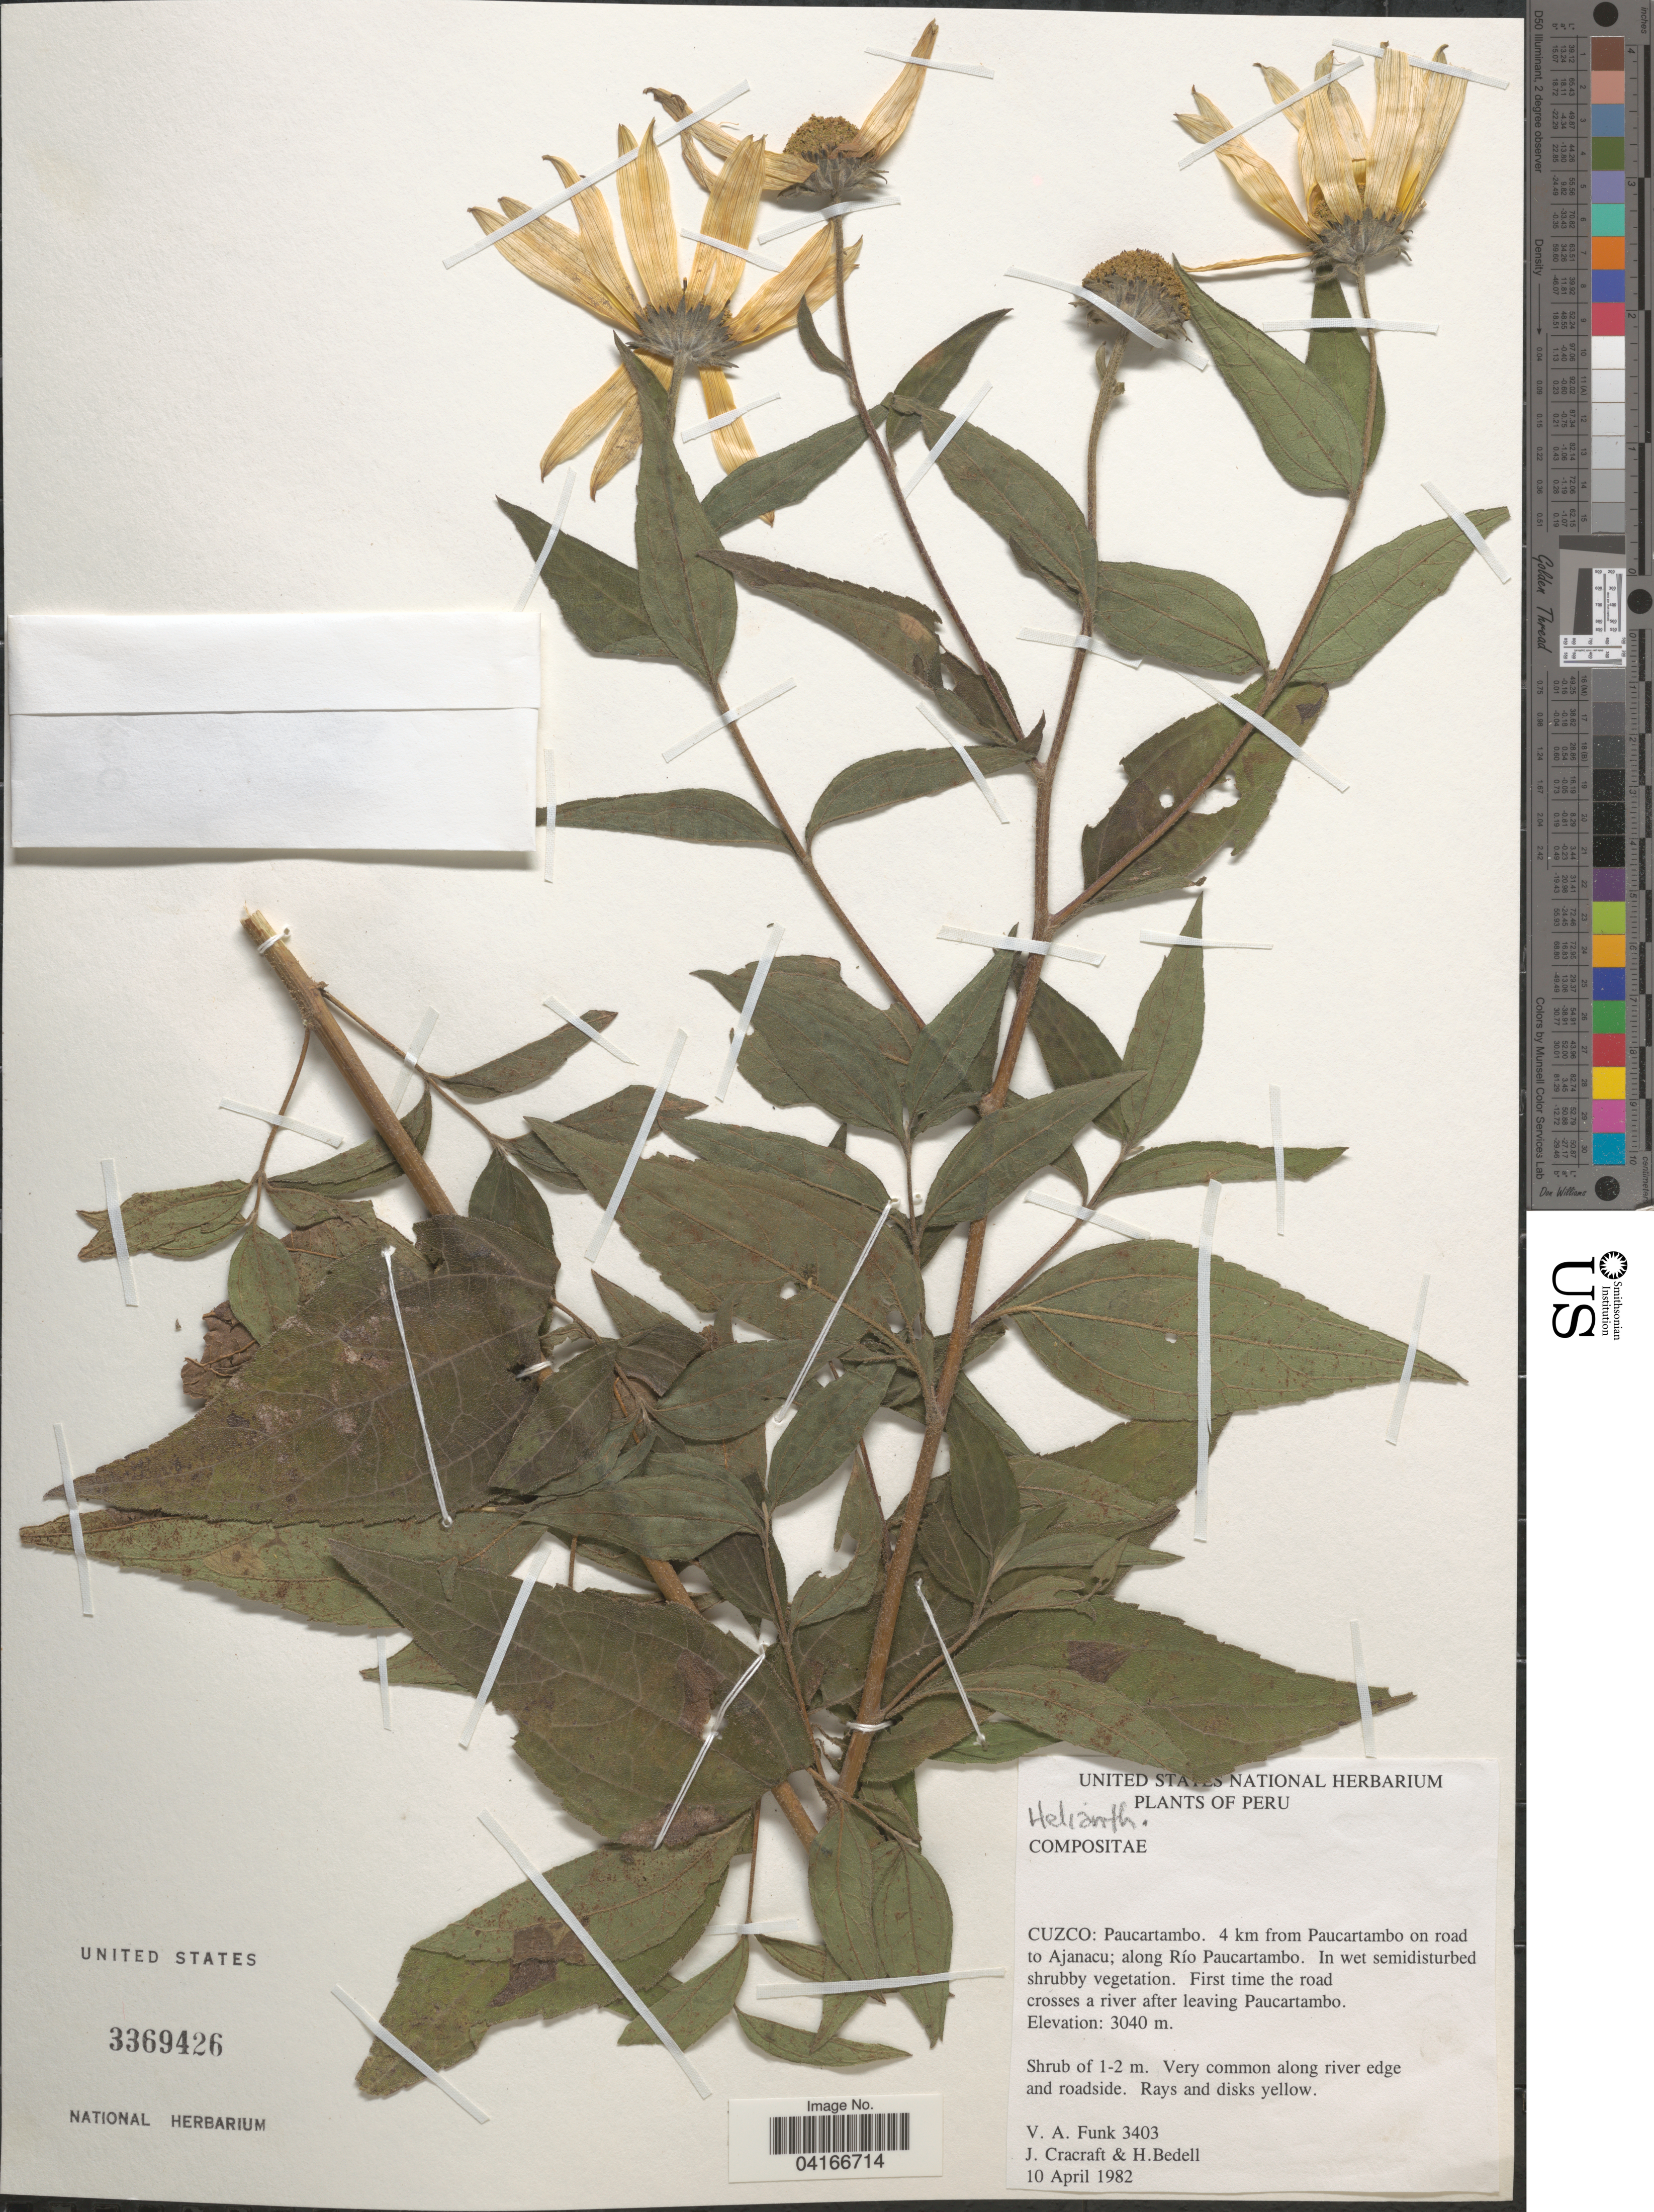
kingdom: Plantae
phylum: Tracheophyta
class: Magnoliopsida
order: Asterales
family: Asteraceae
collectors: V. Funk, J. L. Cracraft & H. Bedell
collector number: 3403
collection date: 1982-04-10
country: Peru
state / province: Cusco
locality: Cuzco: Paucartambo. 4 km from Paucartambo on road to Ajanacu; along Río Paucartambo. First time the road crosses a river after leaving Paucartambo.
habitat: Along river edge.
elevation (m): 3040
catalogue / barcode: US 3369426